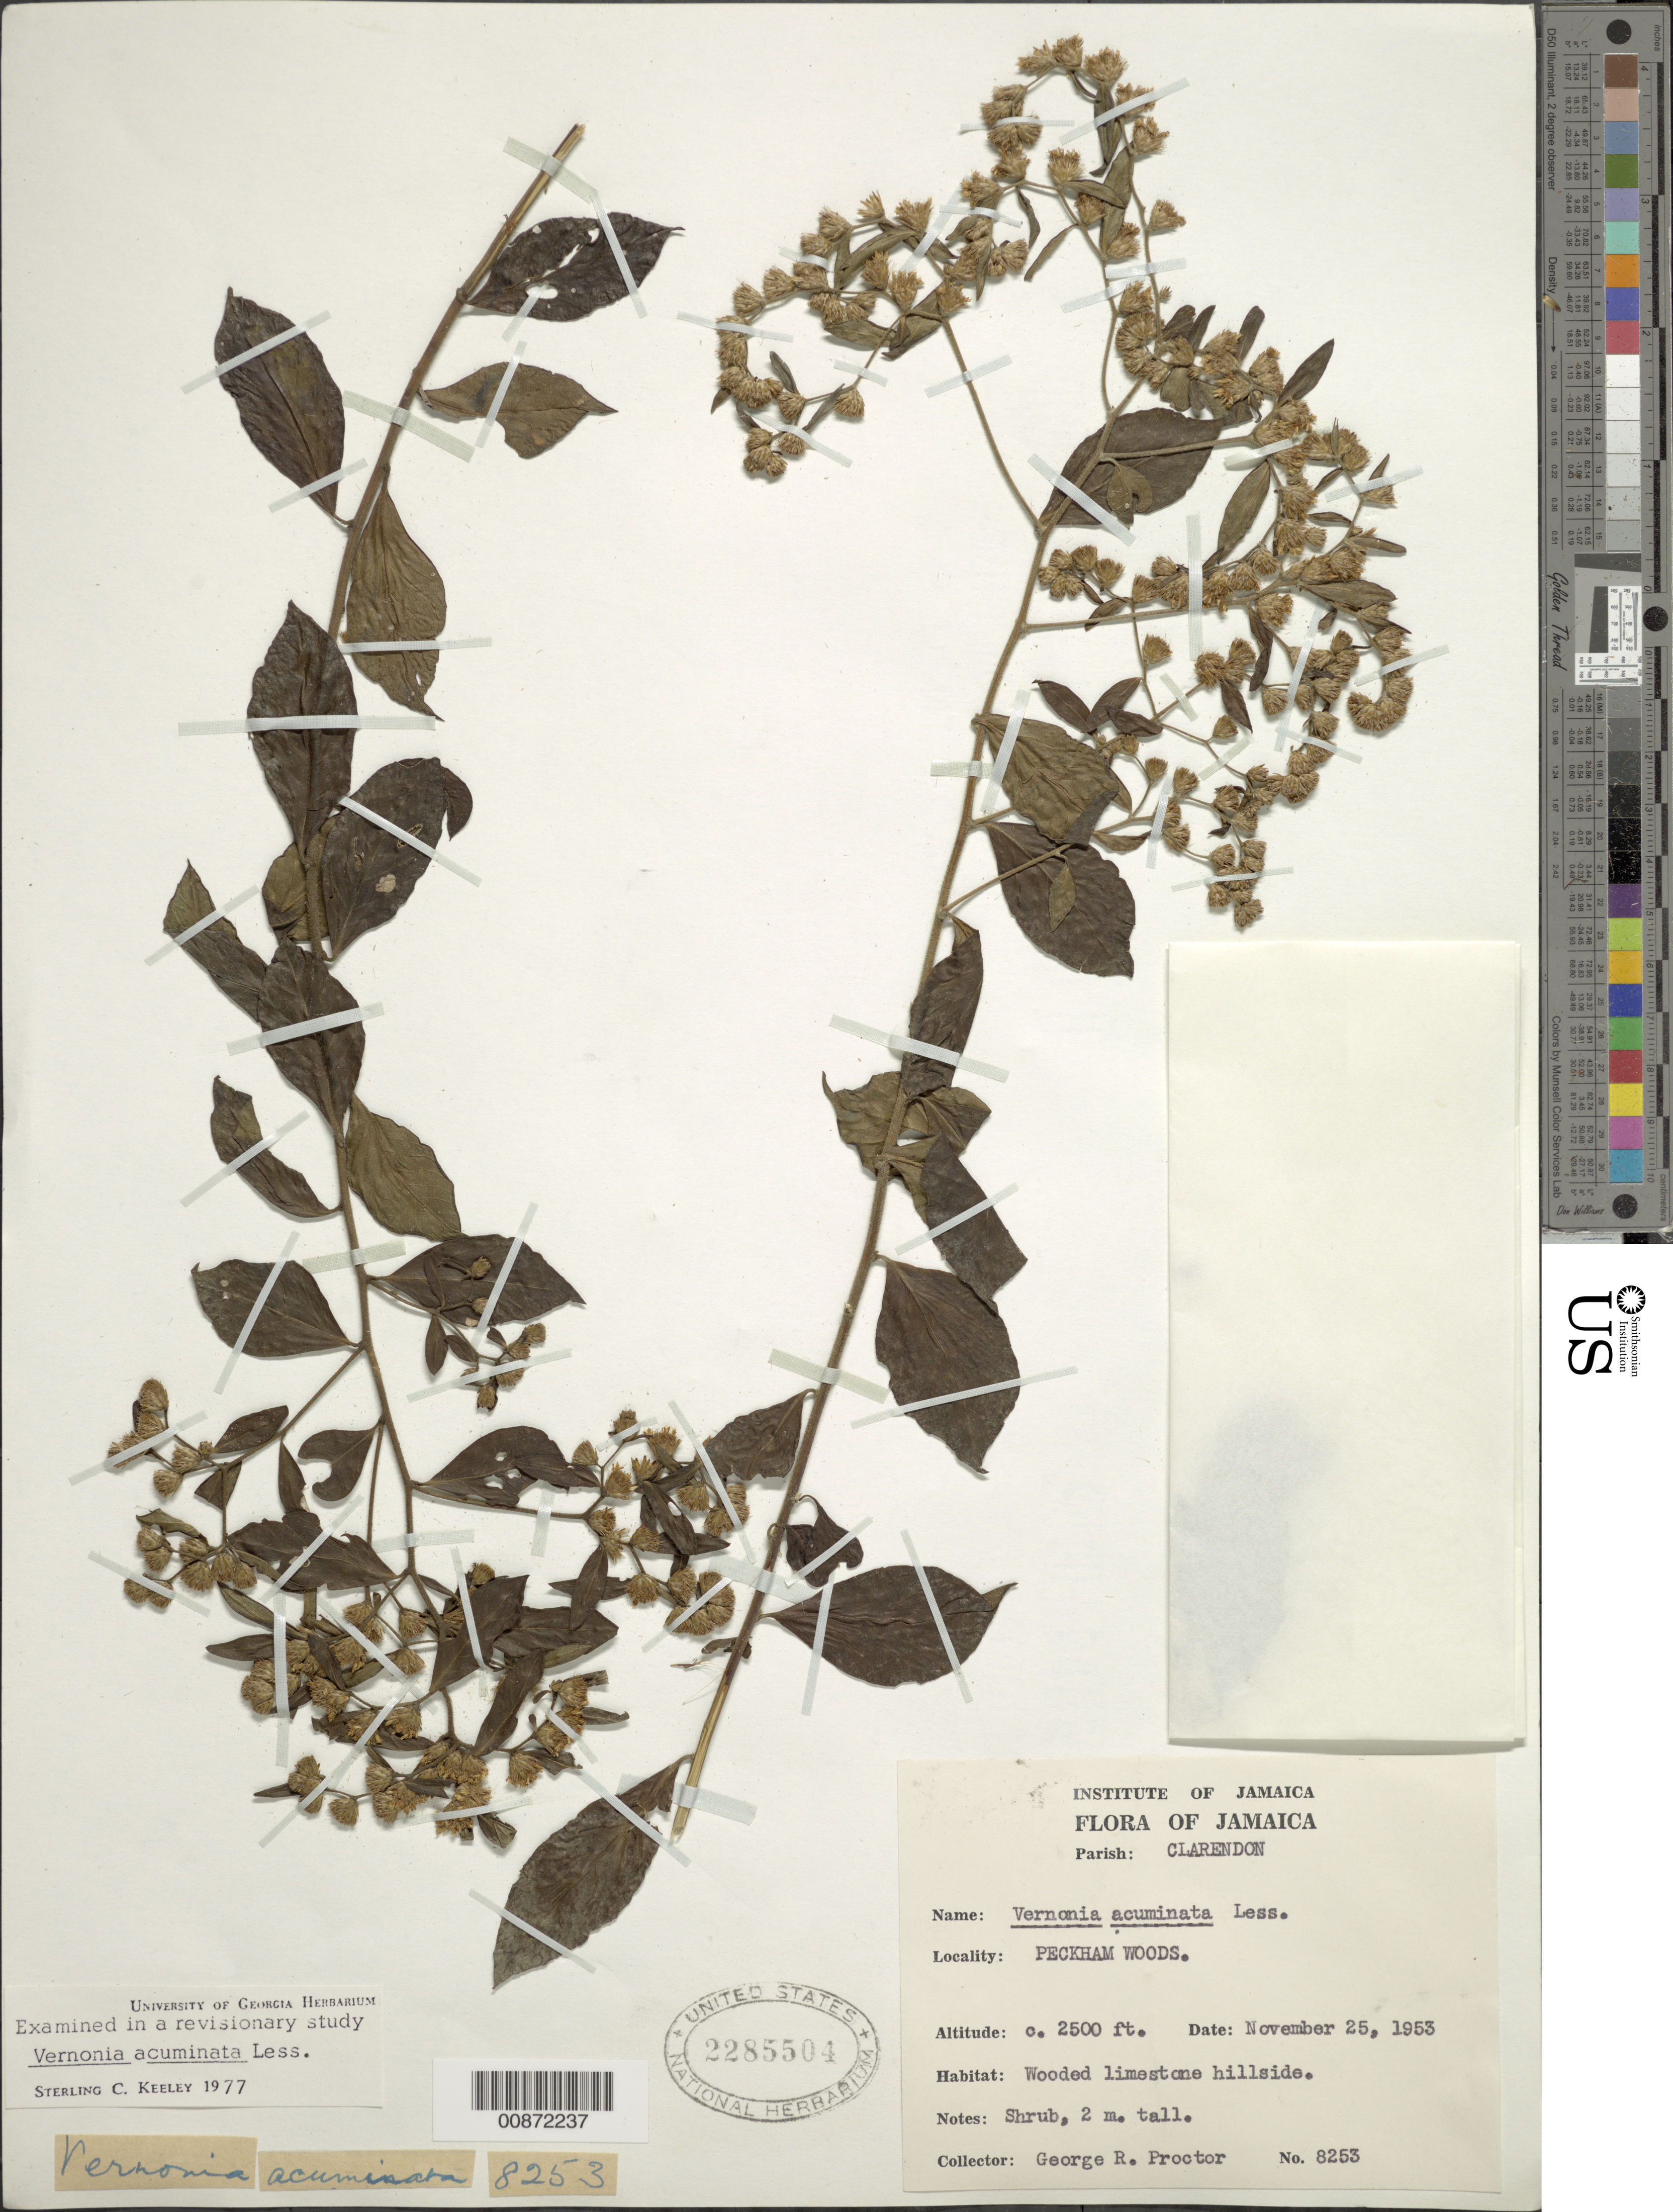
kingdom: Plantae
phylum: Tracheophyta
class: Magnoliopsida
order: Asterales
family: Asteraceae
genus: Lepidaploa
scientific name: Lepidaploa acuminata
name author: (Less.) H. Rob.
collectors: G. R. Proctor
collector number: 8253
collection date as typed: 25 Nov 1953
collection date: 1953-11-25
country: Jamaica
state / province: Clarendon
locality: Peckham Woods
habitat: Wooded limestone hillside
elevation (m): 762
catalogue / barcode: US 2285504